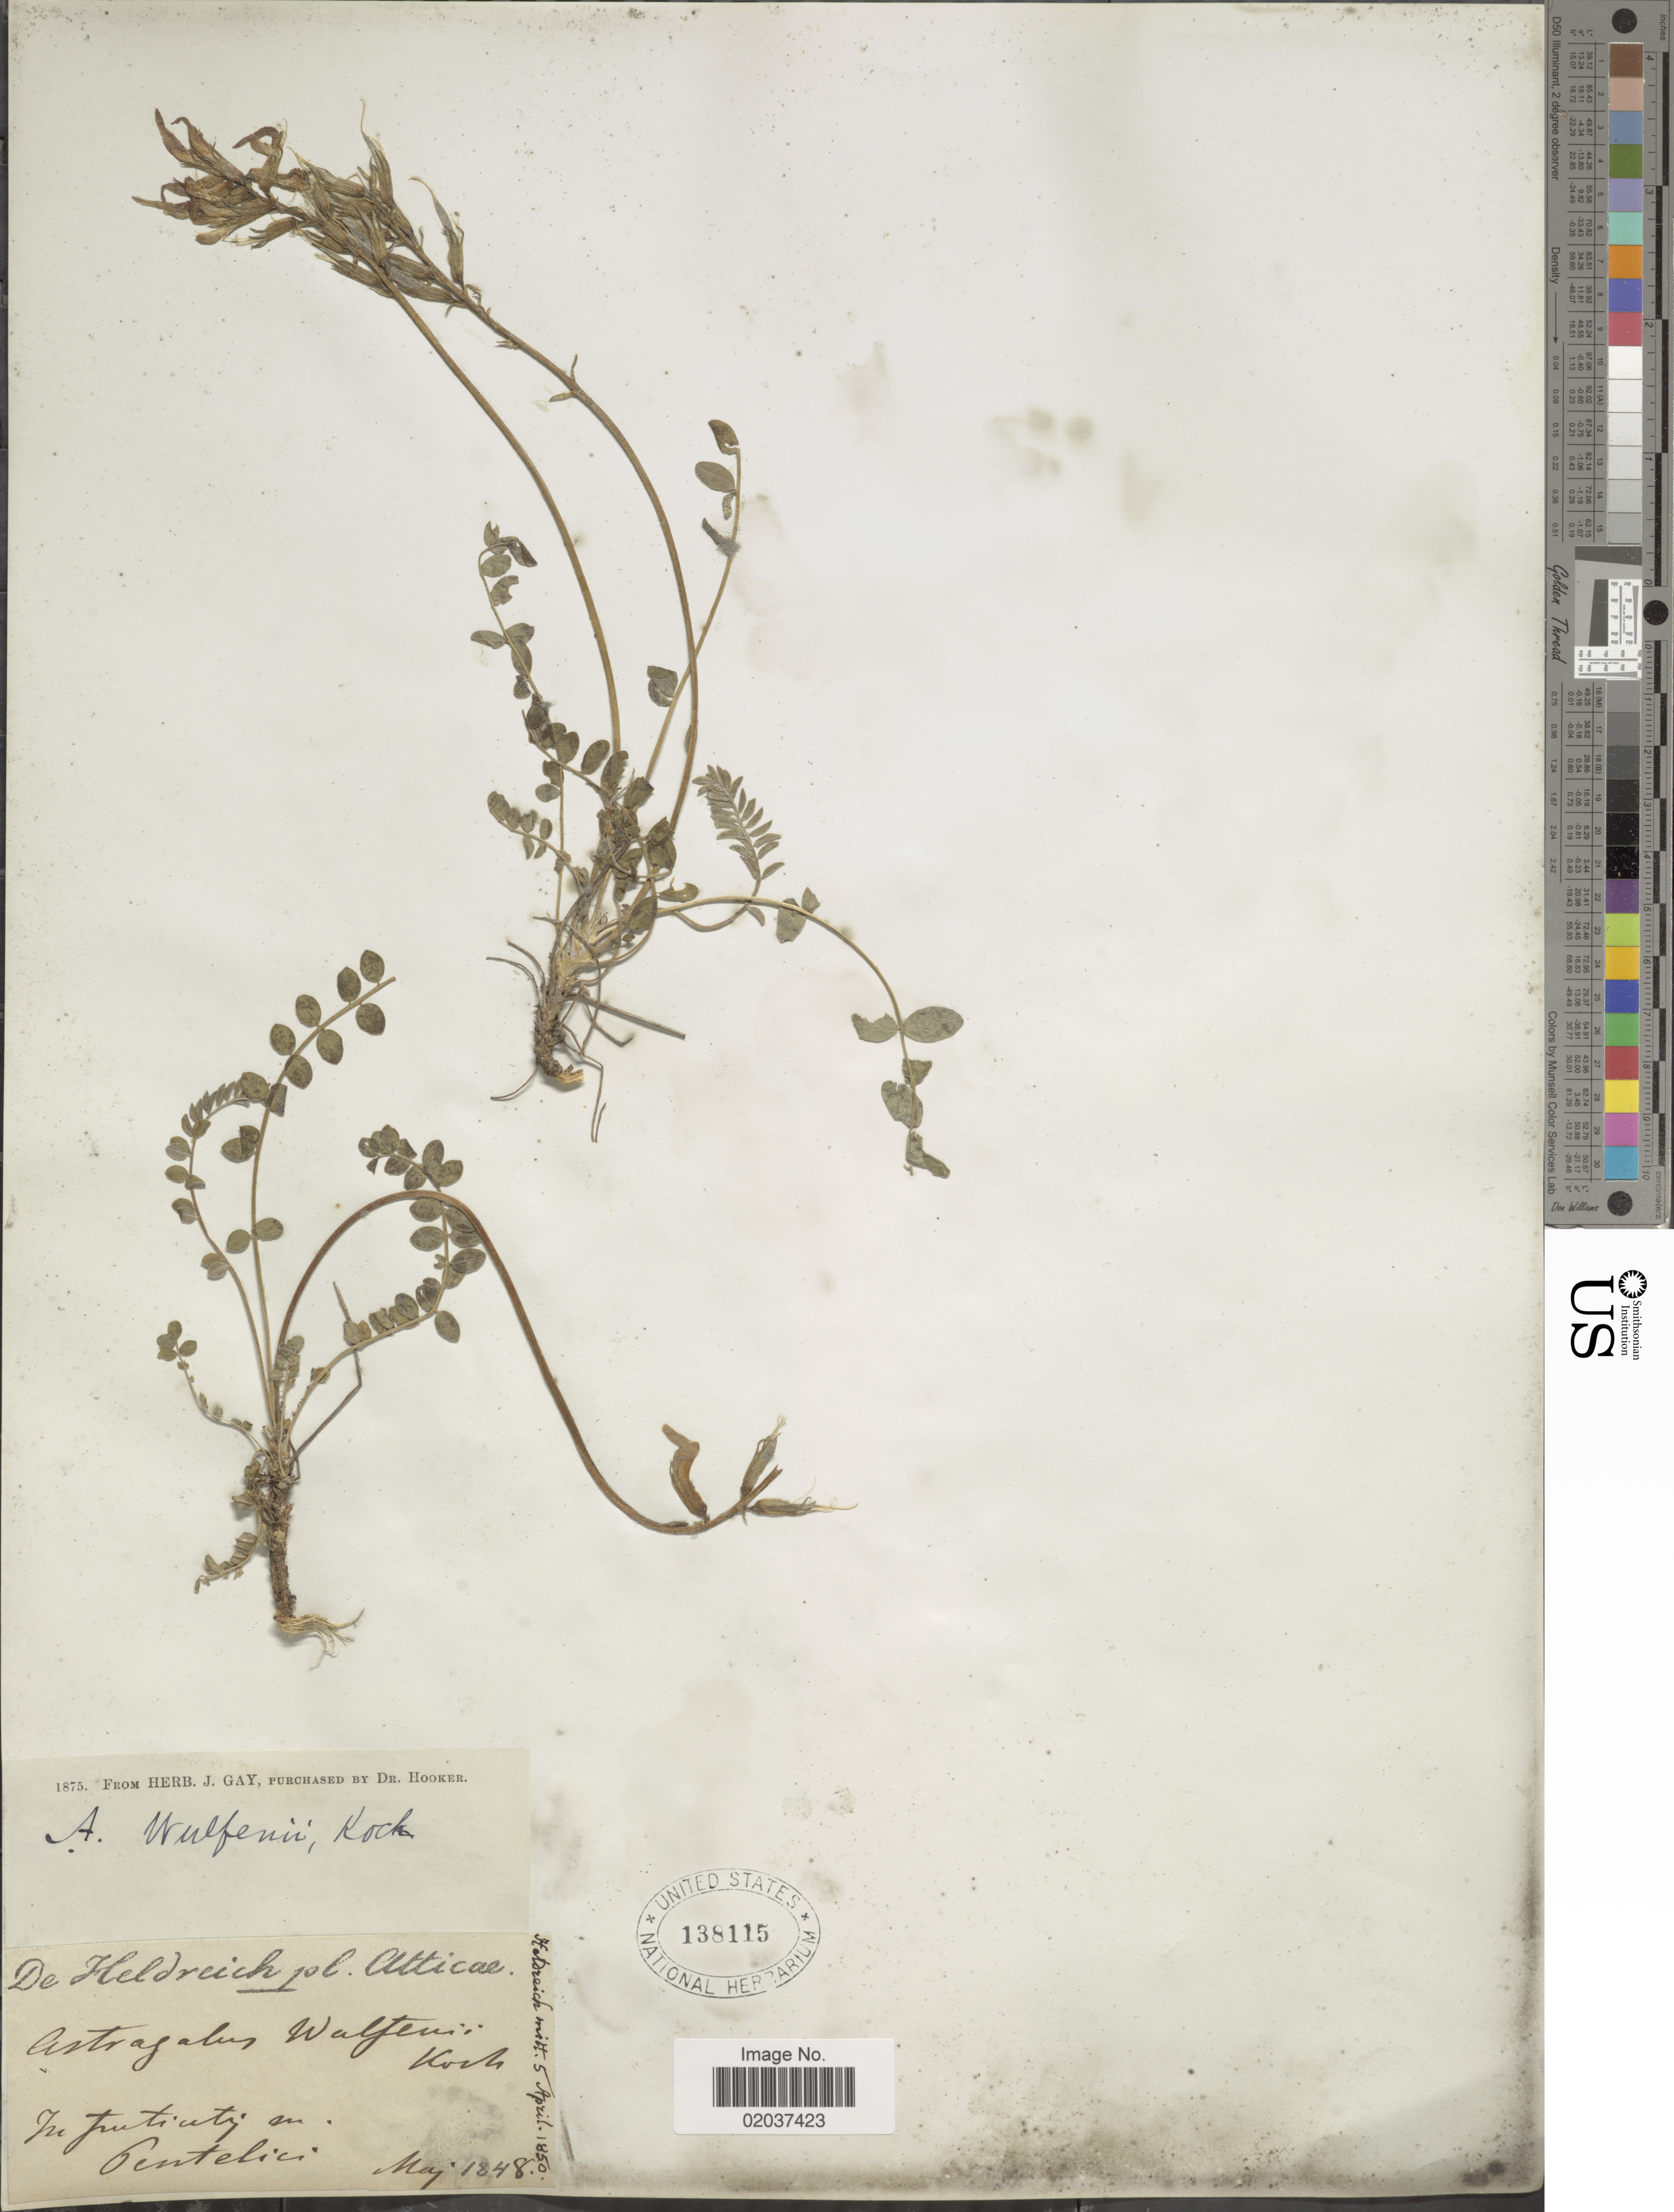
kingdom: Plantae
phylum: Tracheophyta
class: Magnoliopsida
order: Fabales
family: Fabaceae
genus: Astragalus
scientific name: Astragalus wulfenii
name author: Koch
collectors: -. De Heldreich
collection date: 1848-05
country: Greece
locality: In fruticoti in Pentelici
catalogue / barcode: US 138115